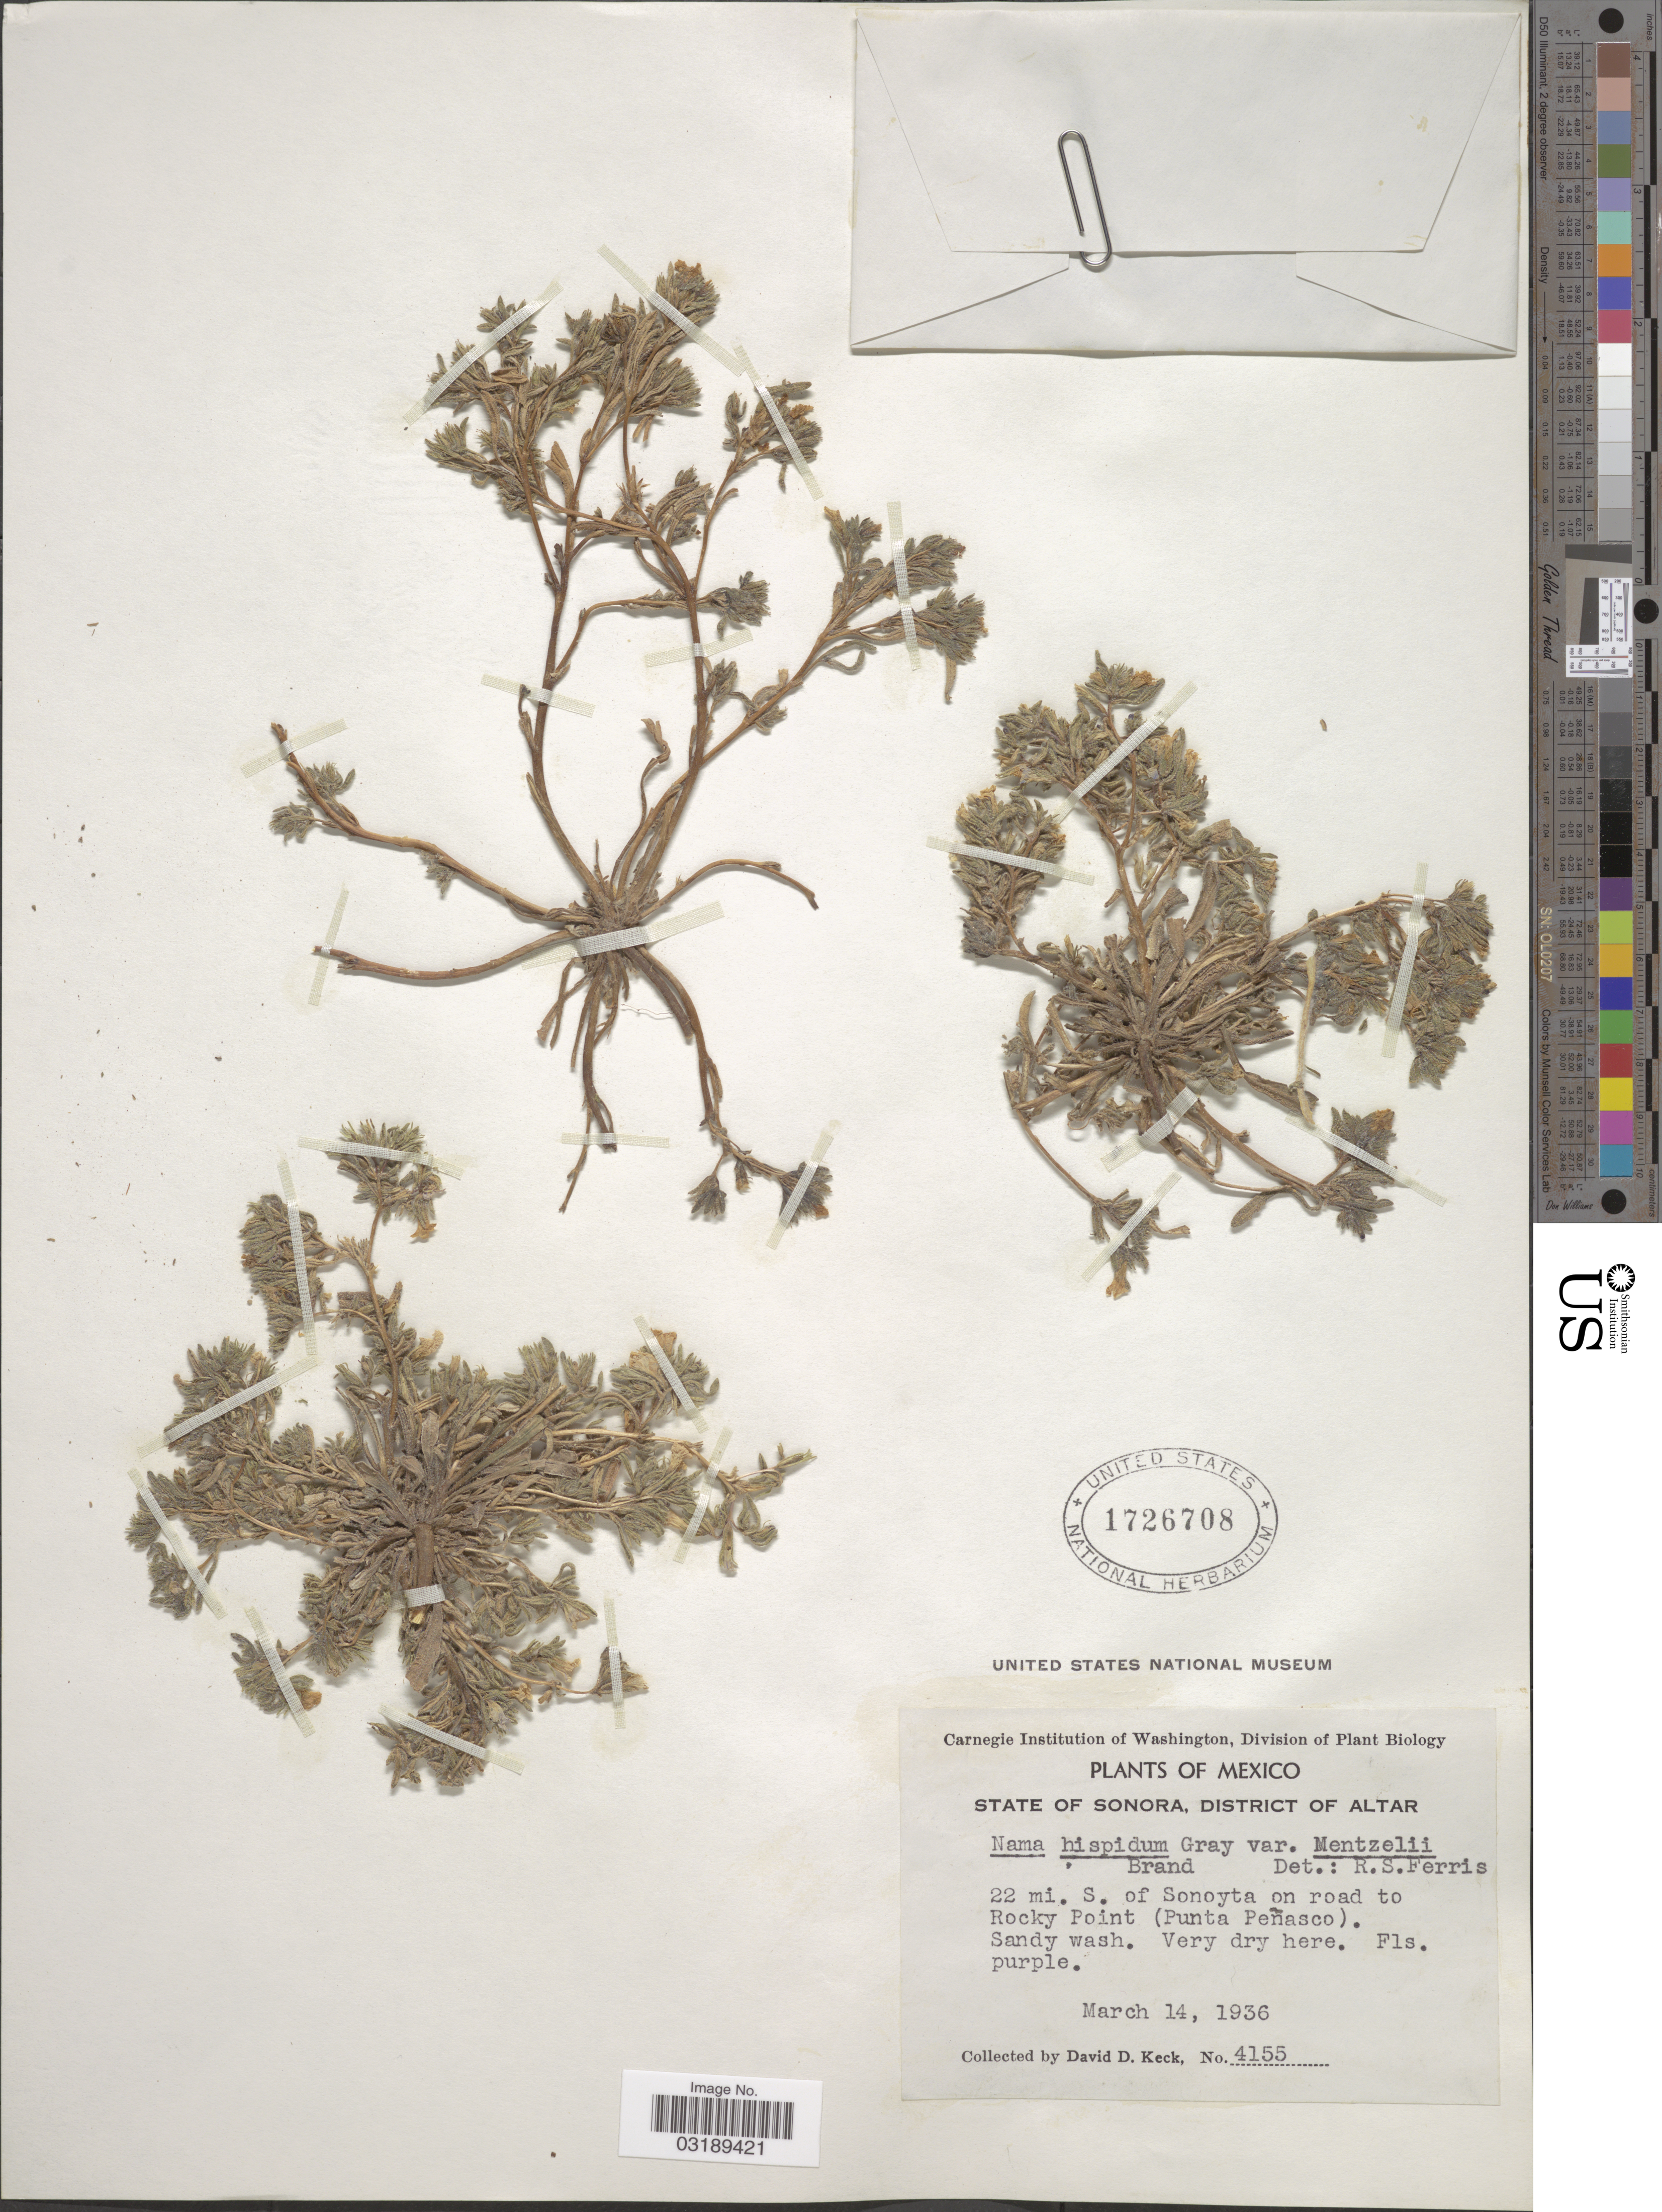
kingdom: Plantae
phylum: Tracheophyta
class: Magnoliopsida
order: Boraginales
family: Namaceae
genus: Nama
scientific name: Nama sp.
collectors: D. D. Keck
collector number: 4155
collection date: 1936-03-14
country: Mexico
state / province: Sonora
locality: District of Altar, 22 mi. S. of Sonoyta on road to Rocky Point (Punta Peñasco).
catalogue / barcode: US 1726708